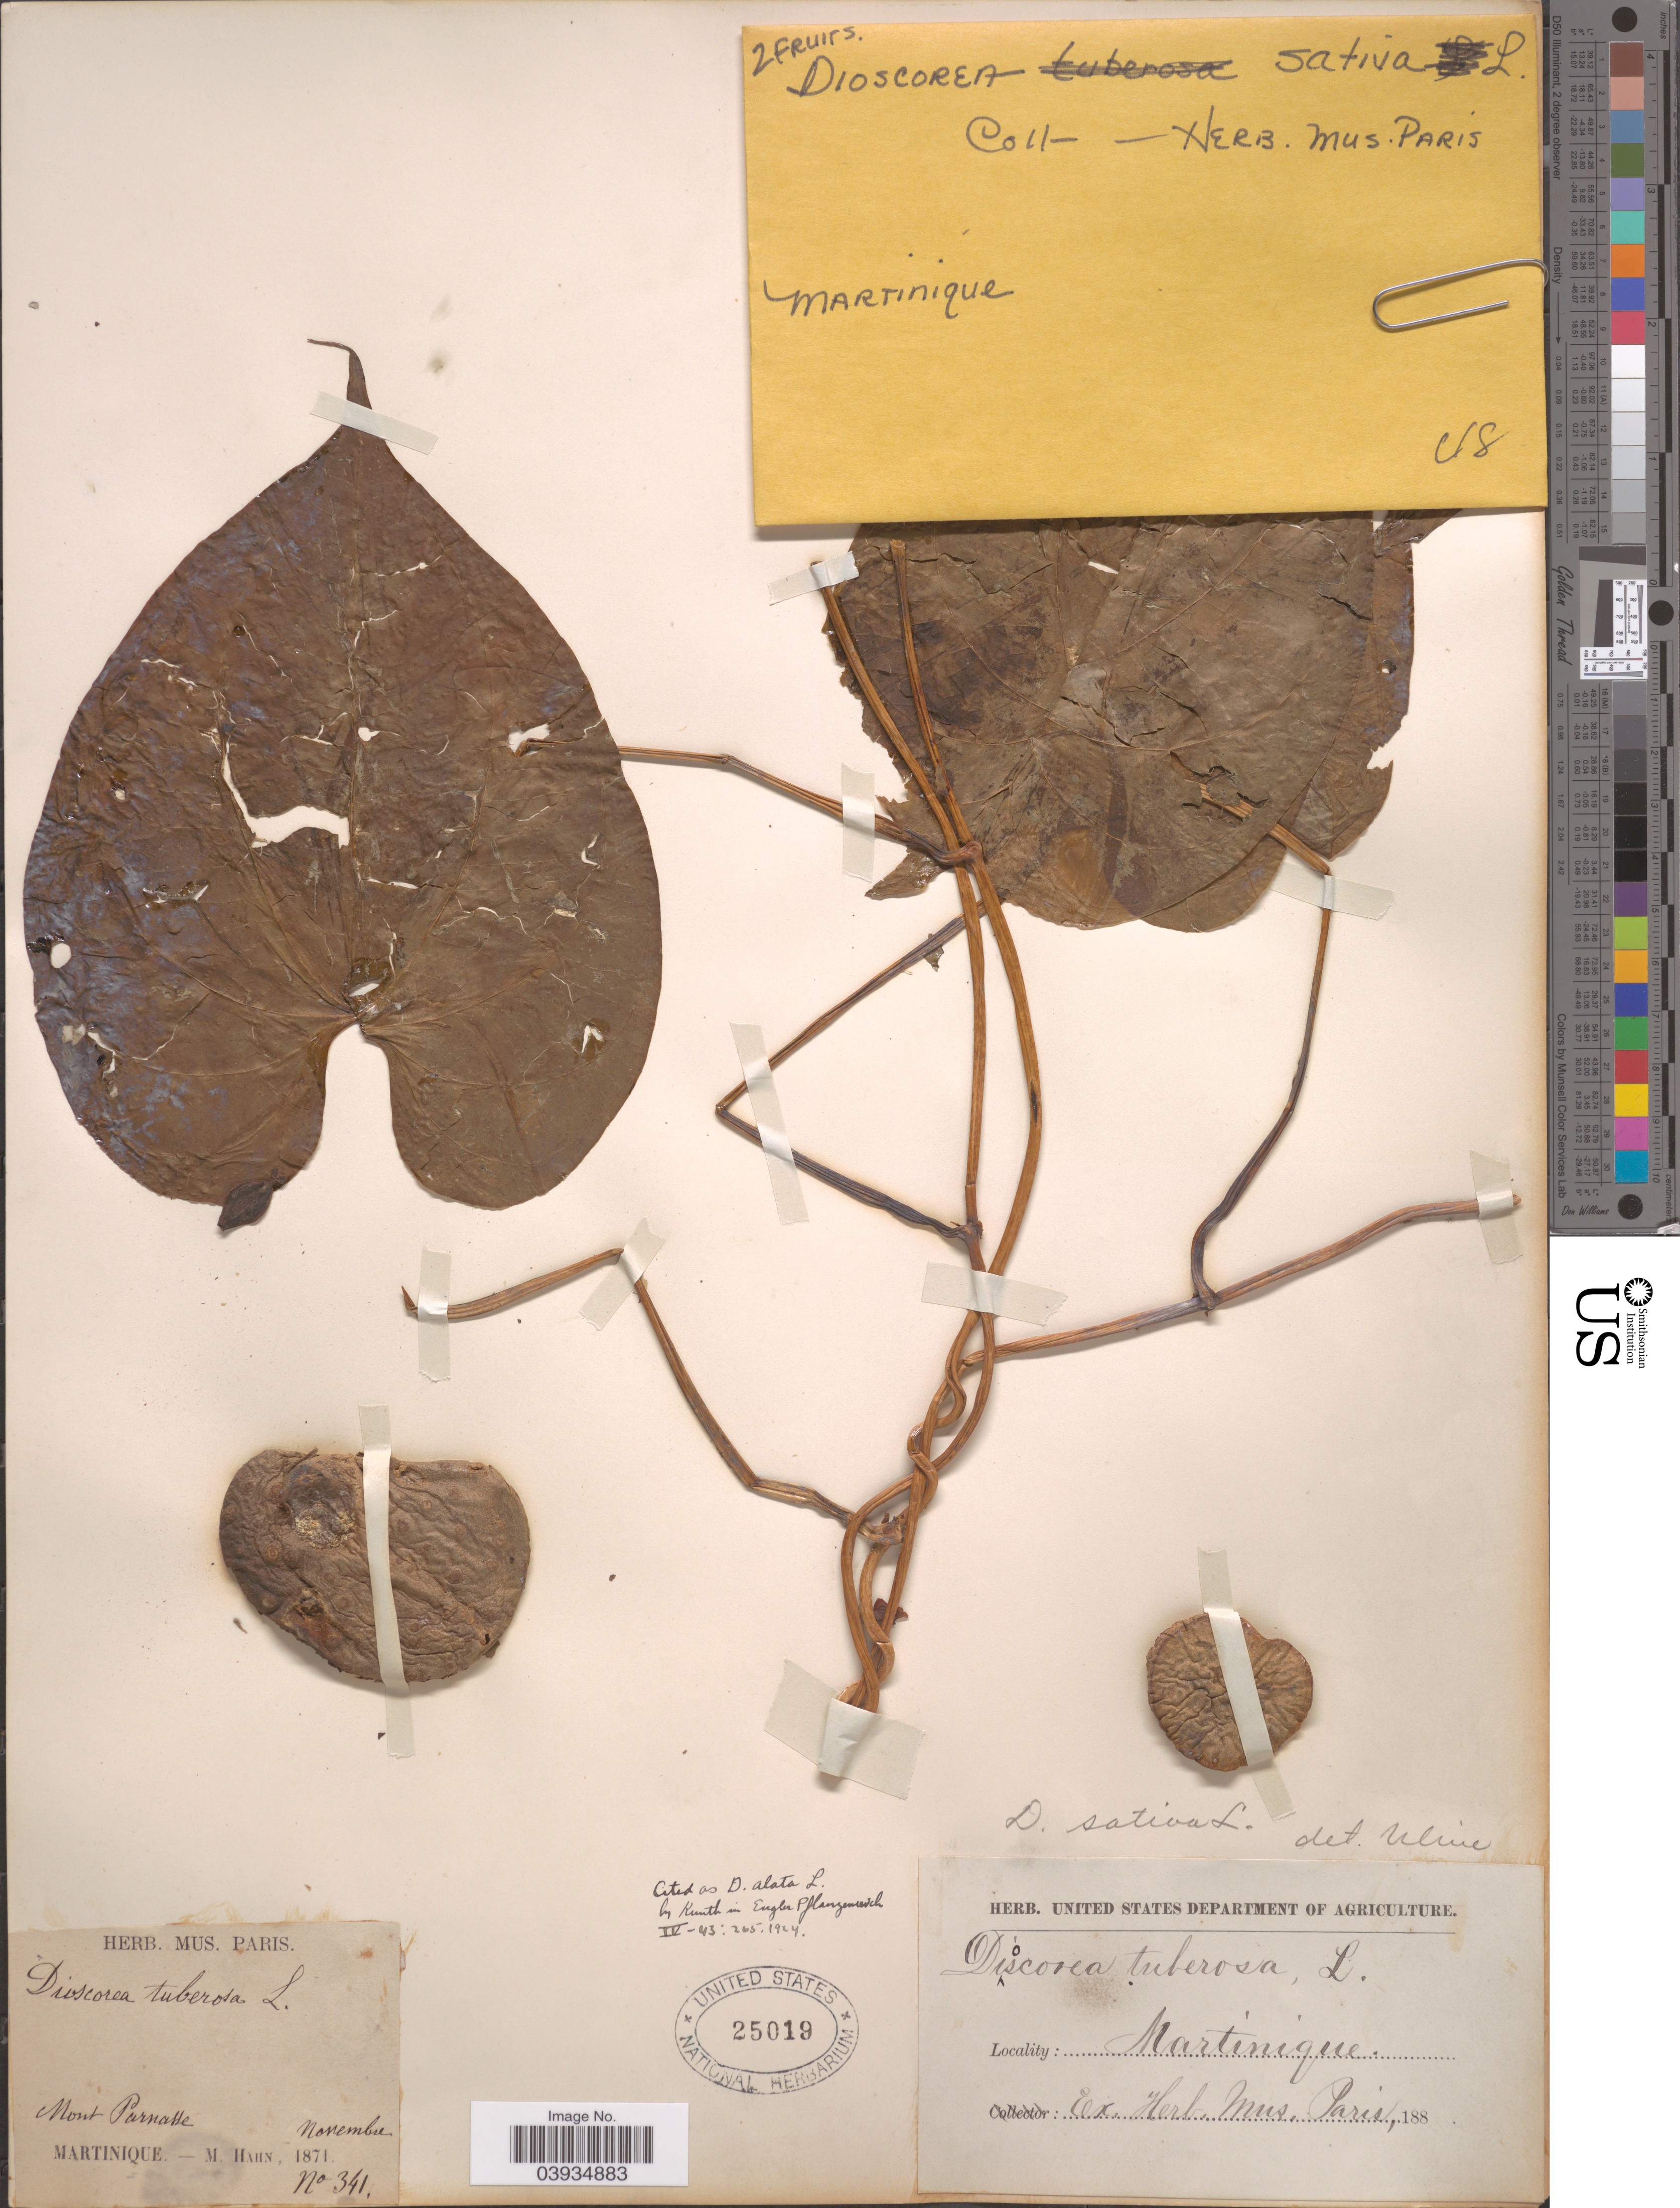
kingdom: Plantae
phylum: Tracheophyta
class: Liliopsida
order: Dioscoreales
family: Dioscoreaceae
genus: Dioscorea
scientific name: Dioscorea alata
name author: L.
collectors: M. Hahn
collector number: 341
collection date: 1871-11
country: Martinique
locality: Mont Parnasse.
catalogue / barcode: US 25019